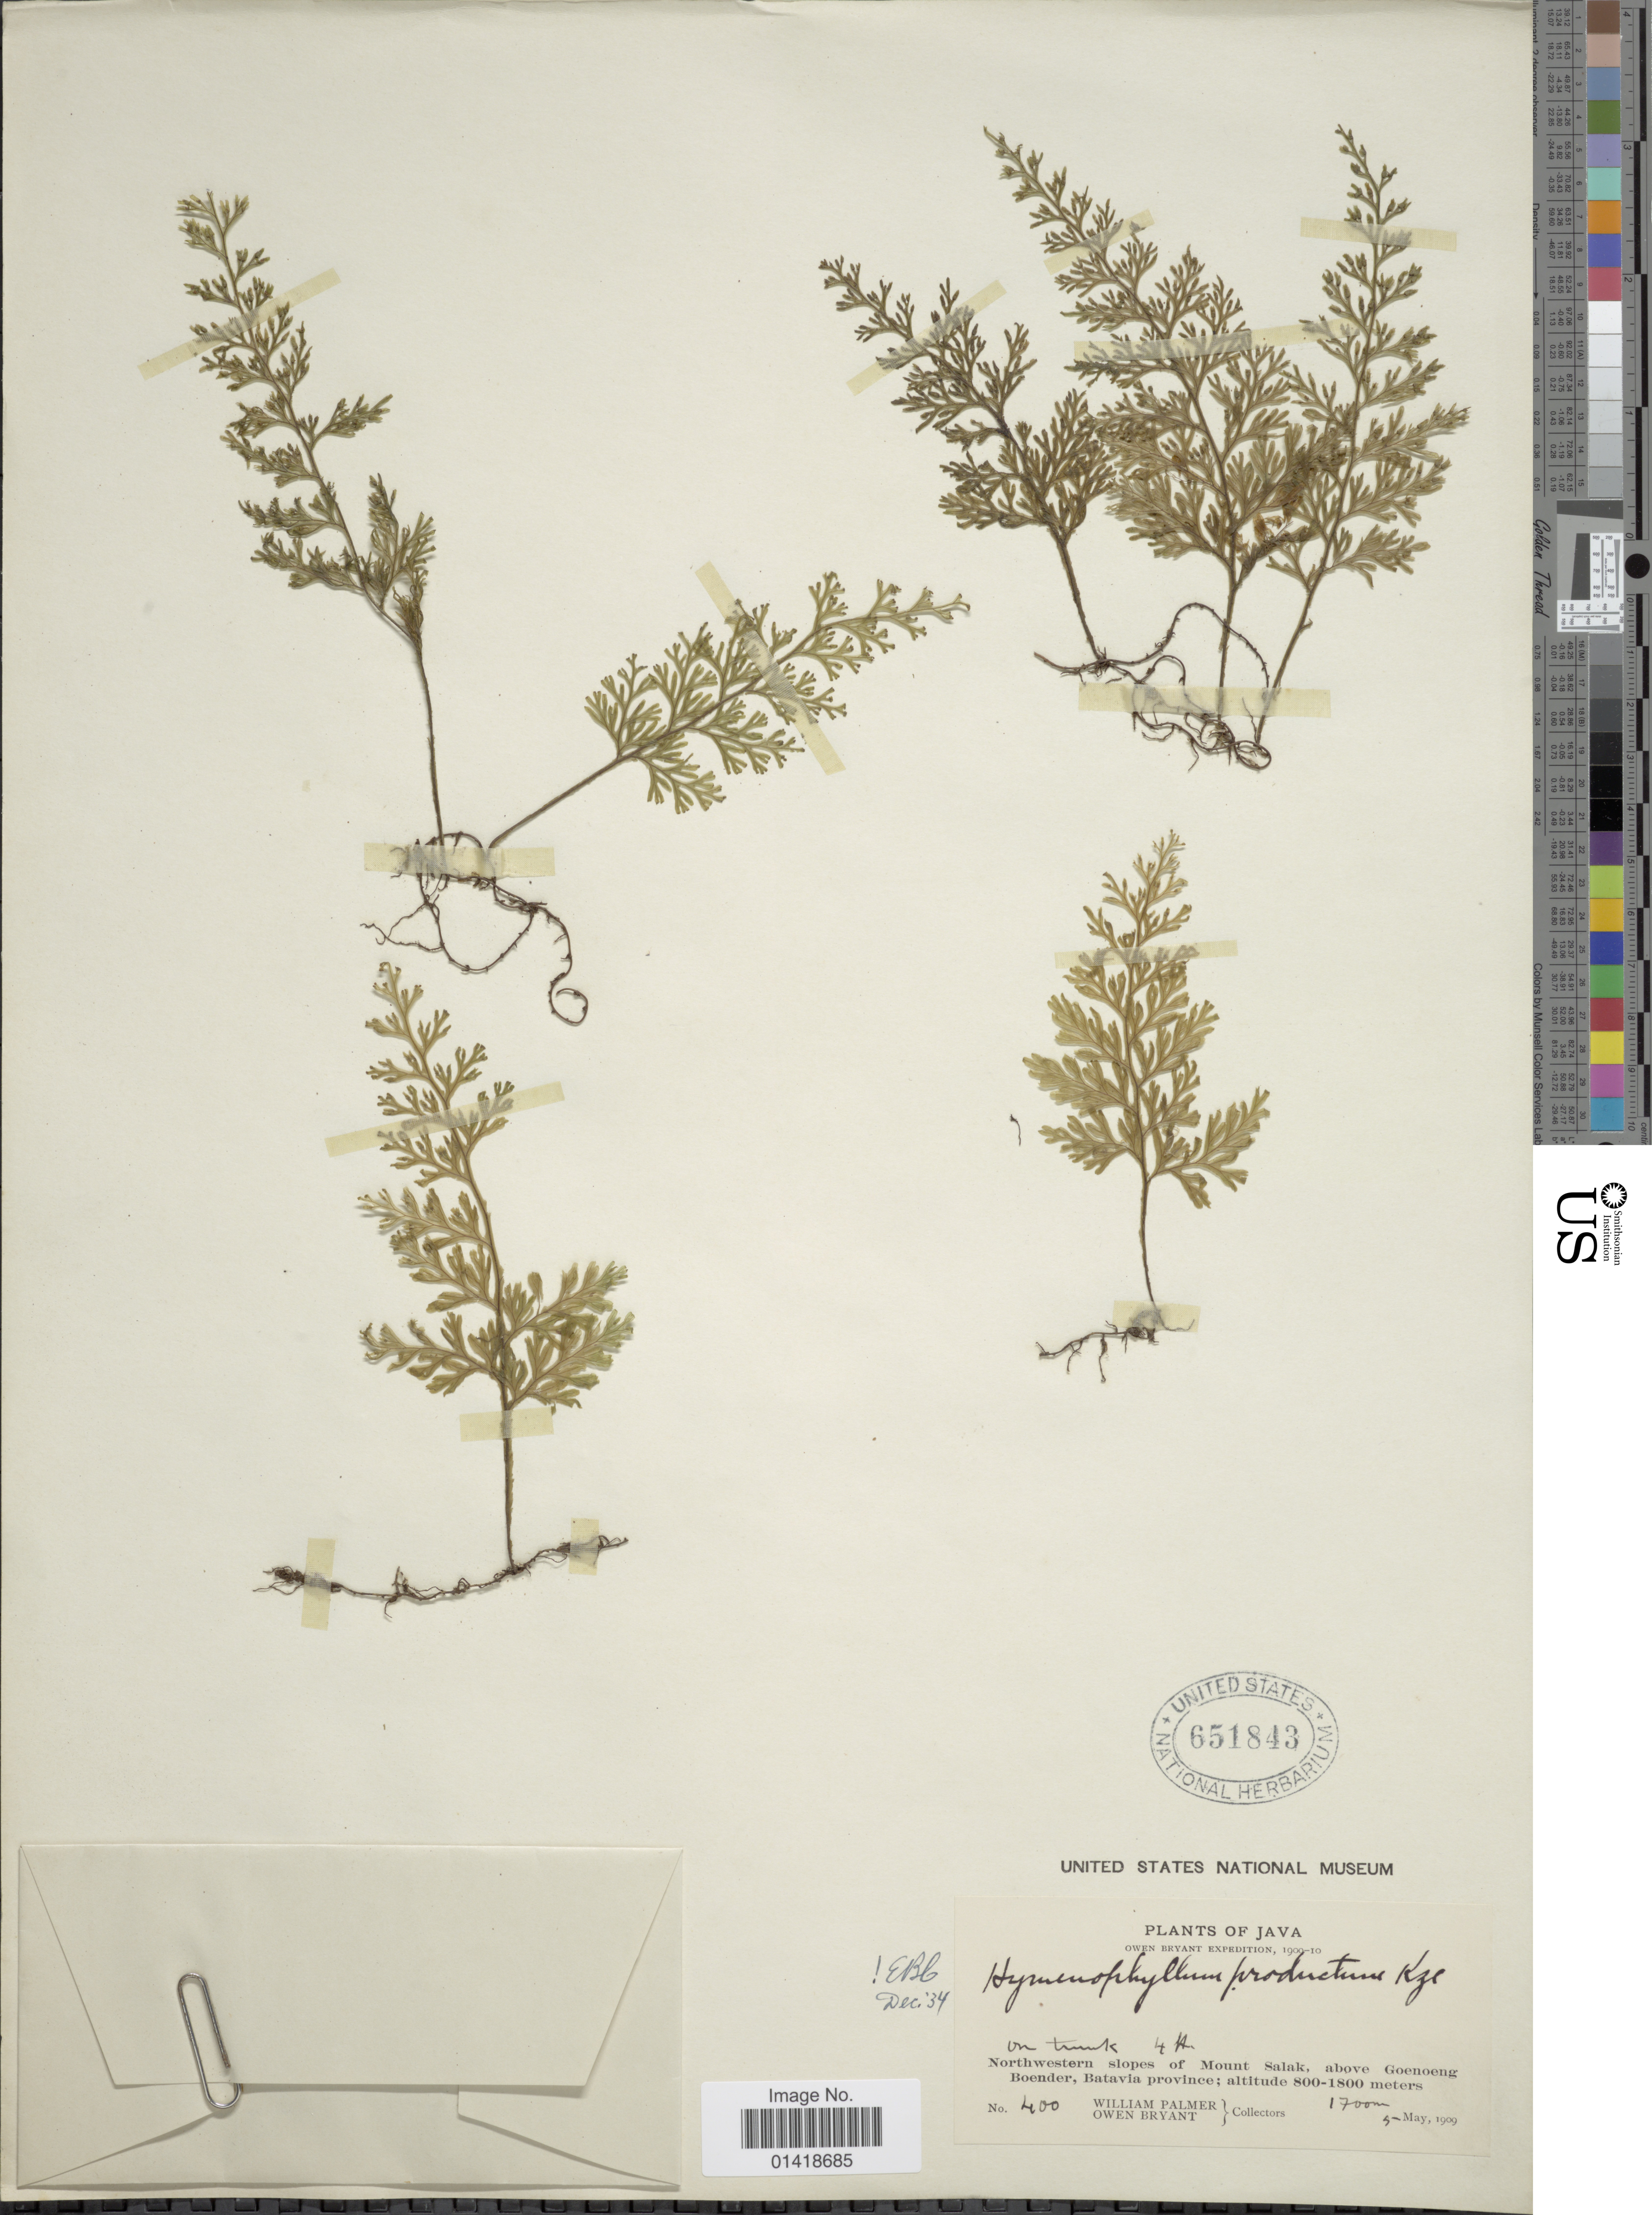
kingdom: Plantae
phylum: Tracheophyta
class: Polypodiopsida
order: Hymenophyllales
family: Hymenophyllaceae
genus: Hymenophyllum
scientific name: Hymenophyllum productum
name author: Kunze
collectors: W. Palmer & O. Bryant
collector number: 400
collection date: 1909-05-05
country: Indonesia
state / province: Java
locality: Northwestern slopes of MOunt Salak, above Goenoeng Boender, Batavia province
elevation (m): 1700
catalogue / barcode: US 651843